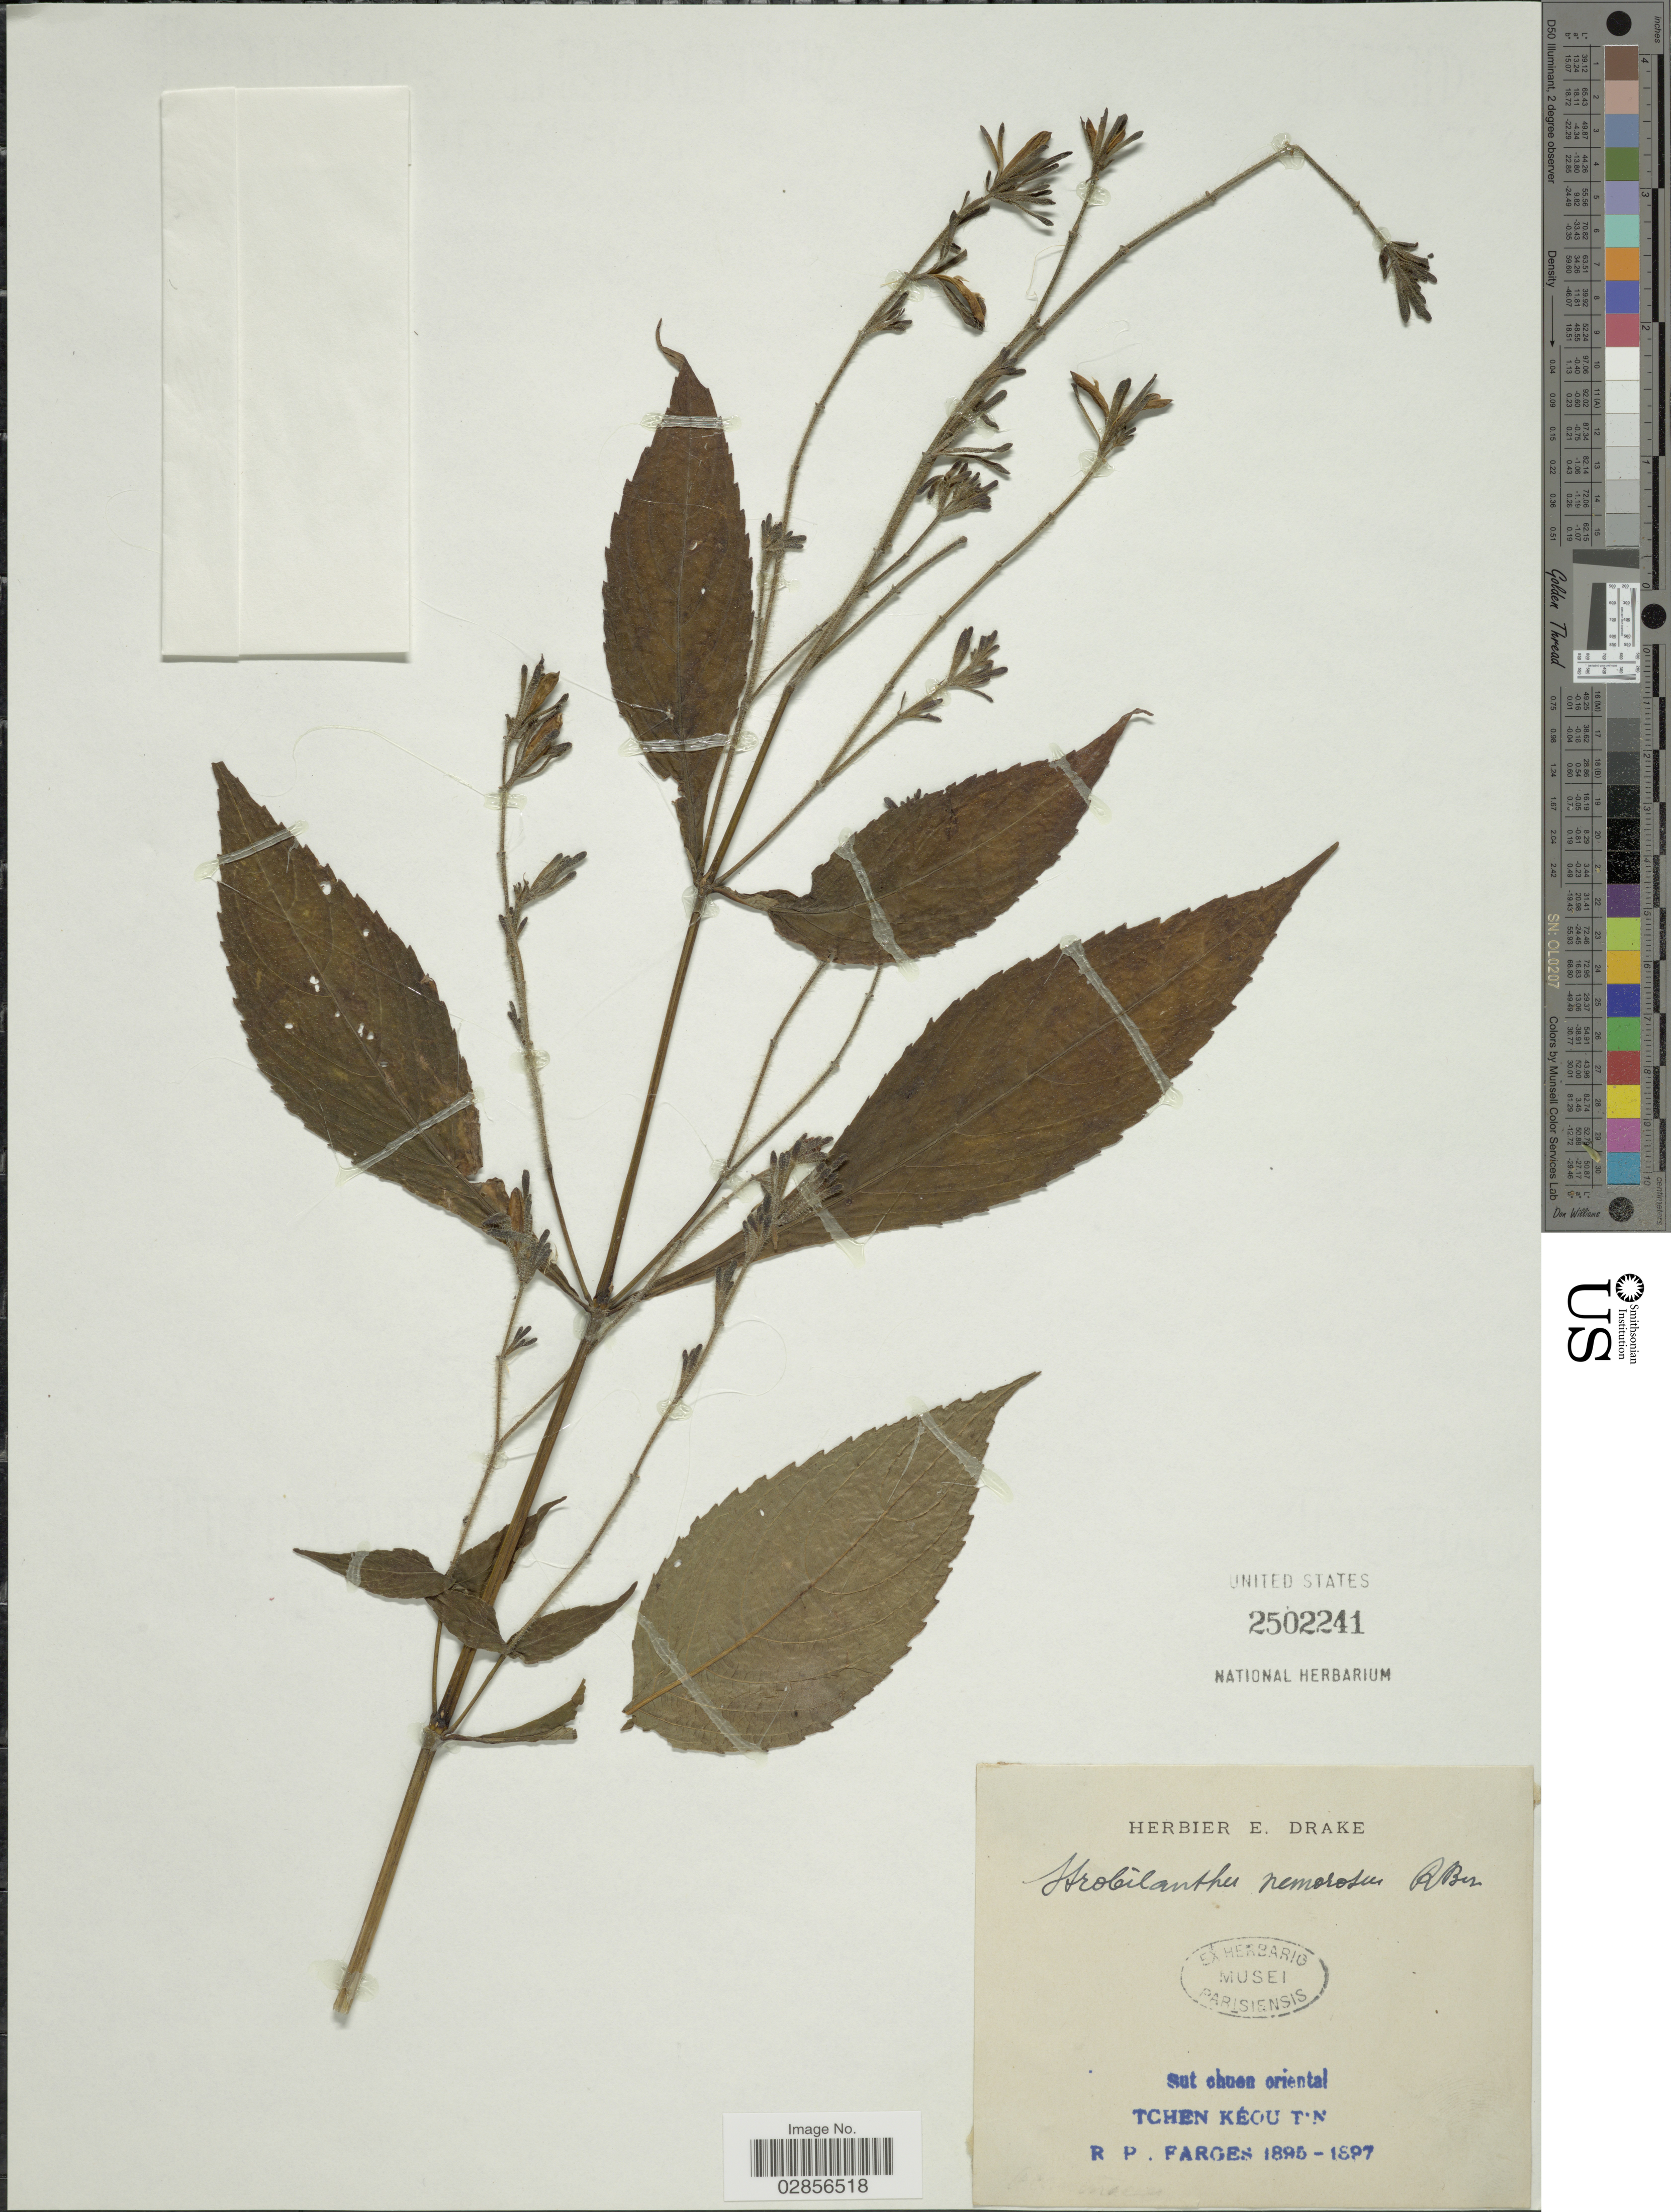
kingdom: Plantae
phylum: Tracheophyta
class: Magnoliopsida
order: Lamiales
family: Acanthaceae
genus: Strobilanthes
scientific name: Strobilanthes lachenensis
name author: C.B. Clarke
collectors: R. Farges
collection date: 1895/1897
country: China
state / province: Sichuan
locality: Sut chuen oriental. Tchen Kéou Tin.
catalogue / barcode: US 2502241